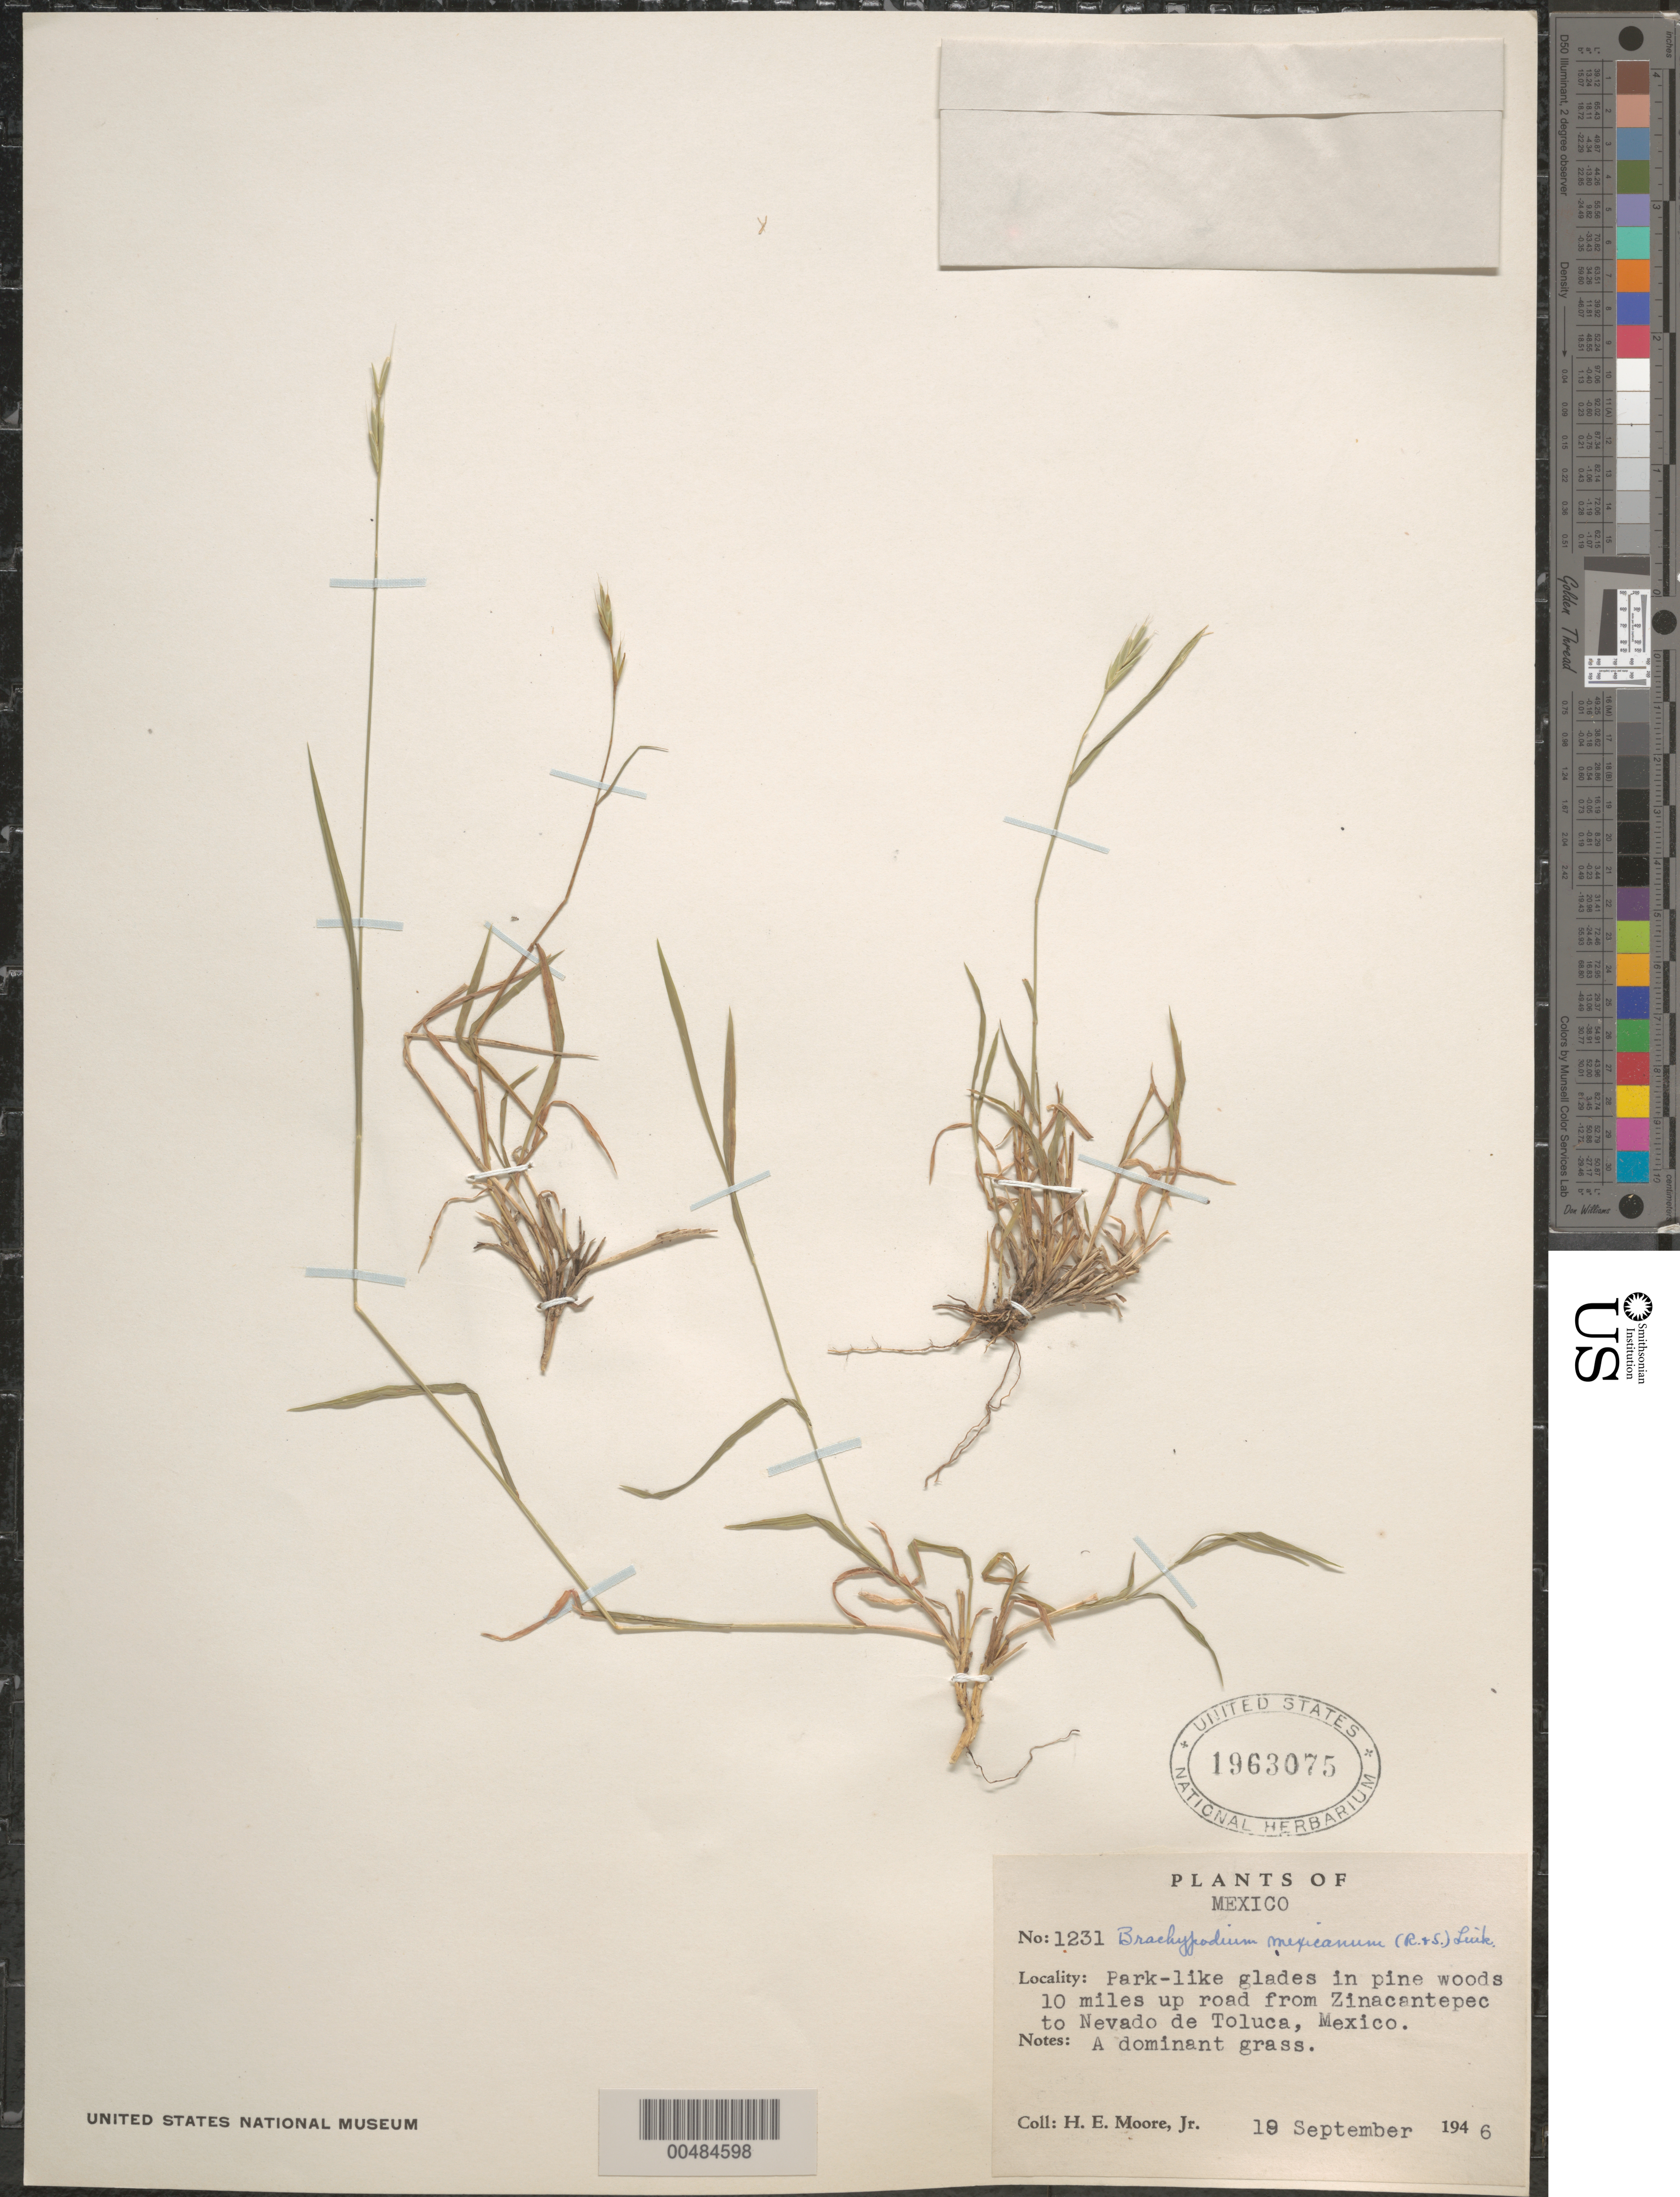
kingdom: Plantae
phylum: Tracheophyta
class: Liliopsida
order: Poales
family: Poaceae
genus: Brachypodium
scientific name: Brachypodium mexicanum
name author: (Roem. & Schult.) Link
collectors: H. E. Moore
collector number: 1231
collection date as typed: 18 Sep 1946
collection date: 1946-09-18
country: Mexico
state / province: México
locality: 10 mi up road from Zinacantepec to Nevado de Toluca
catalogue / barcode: US 1963075